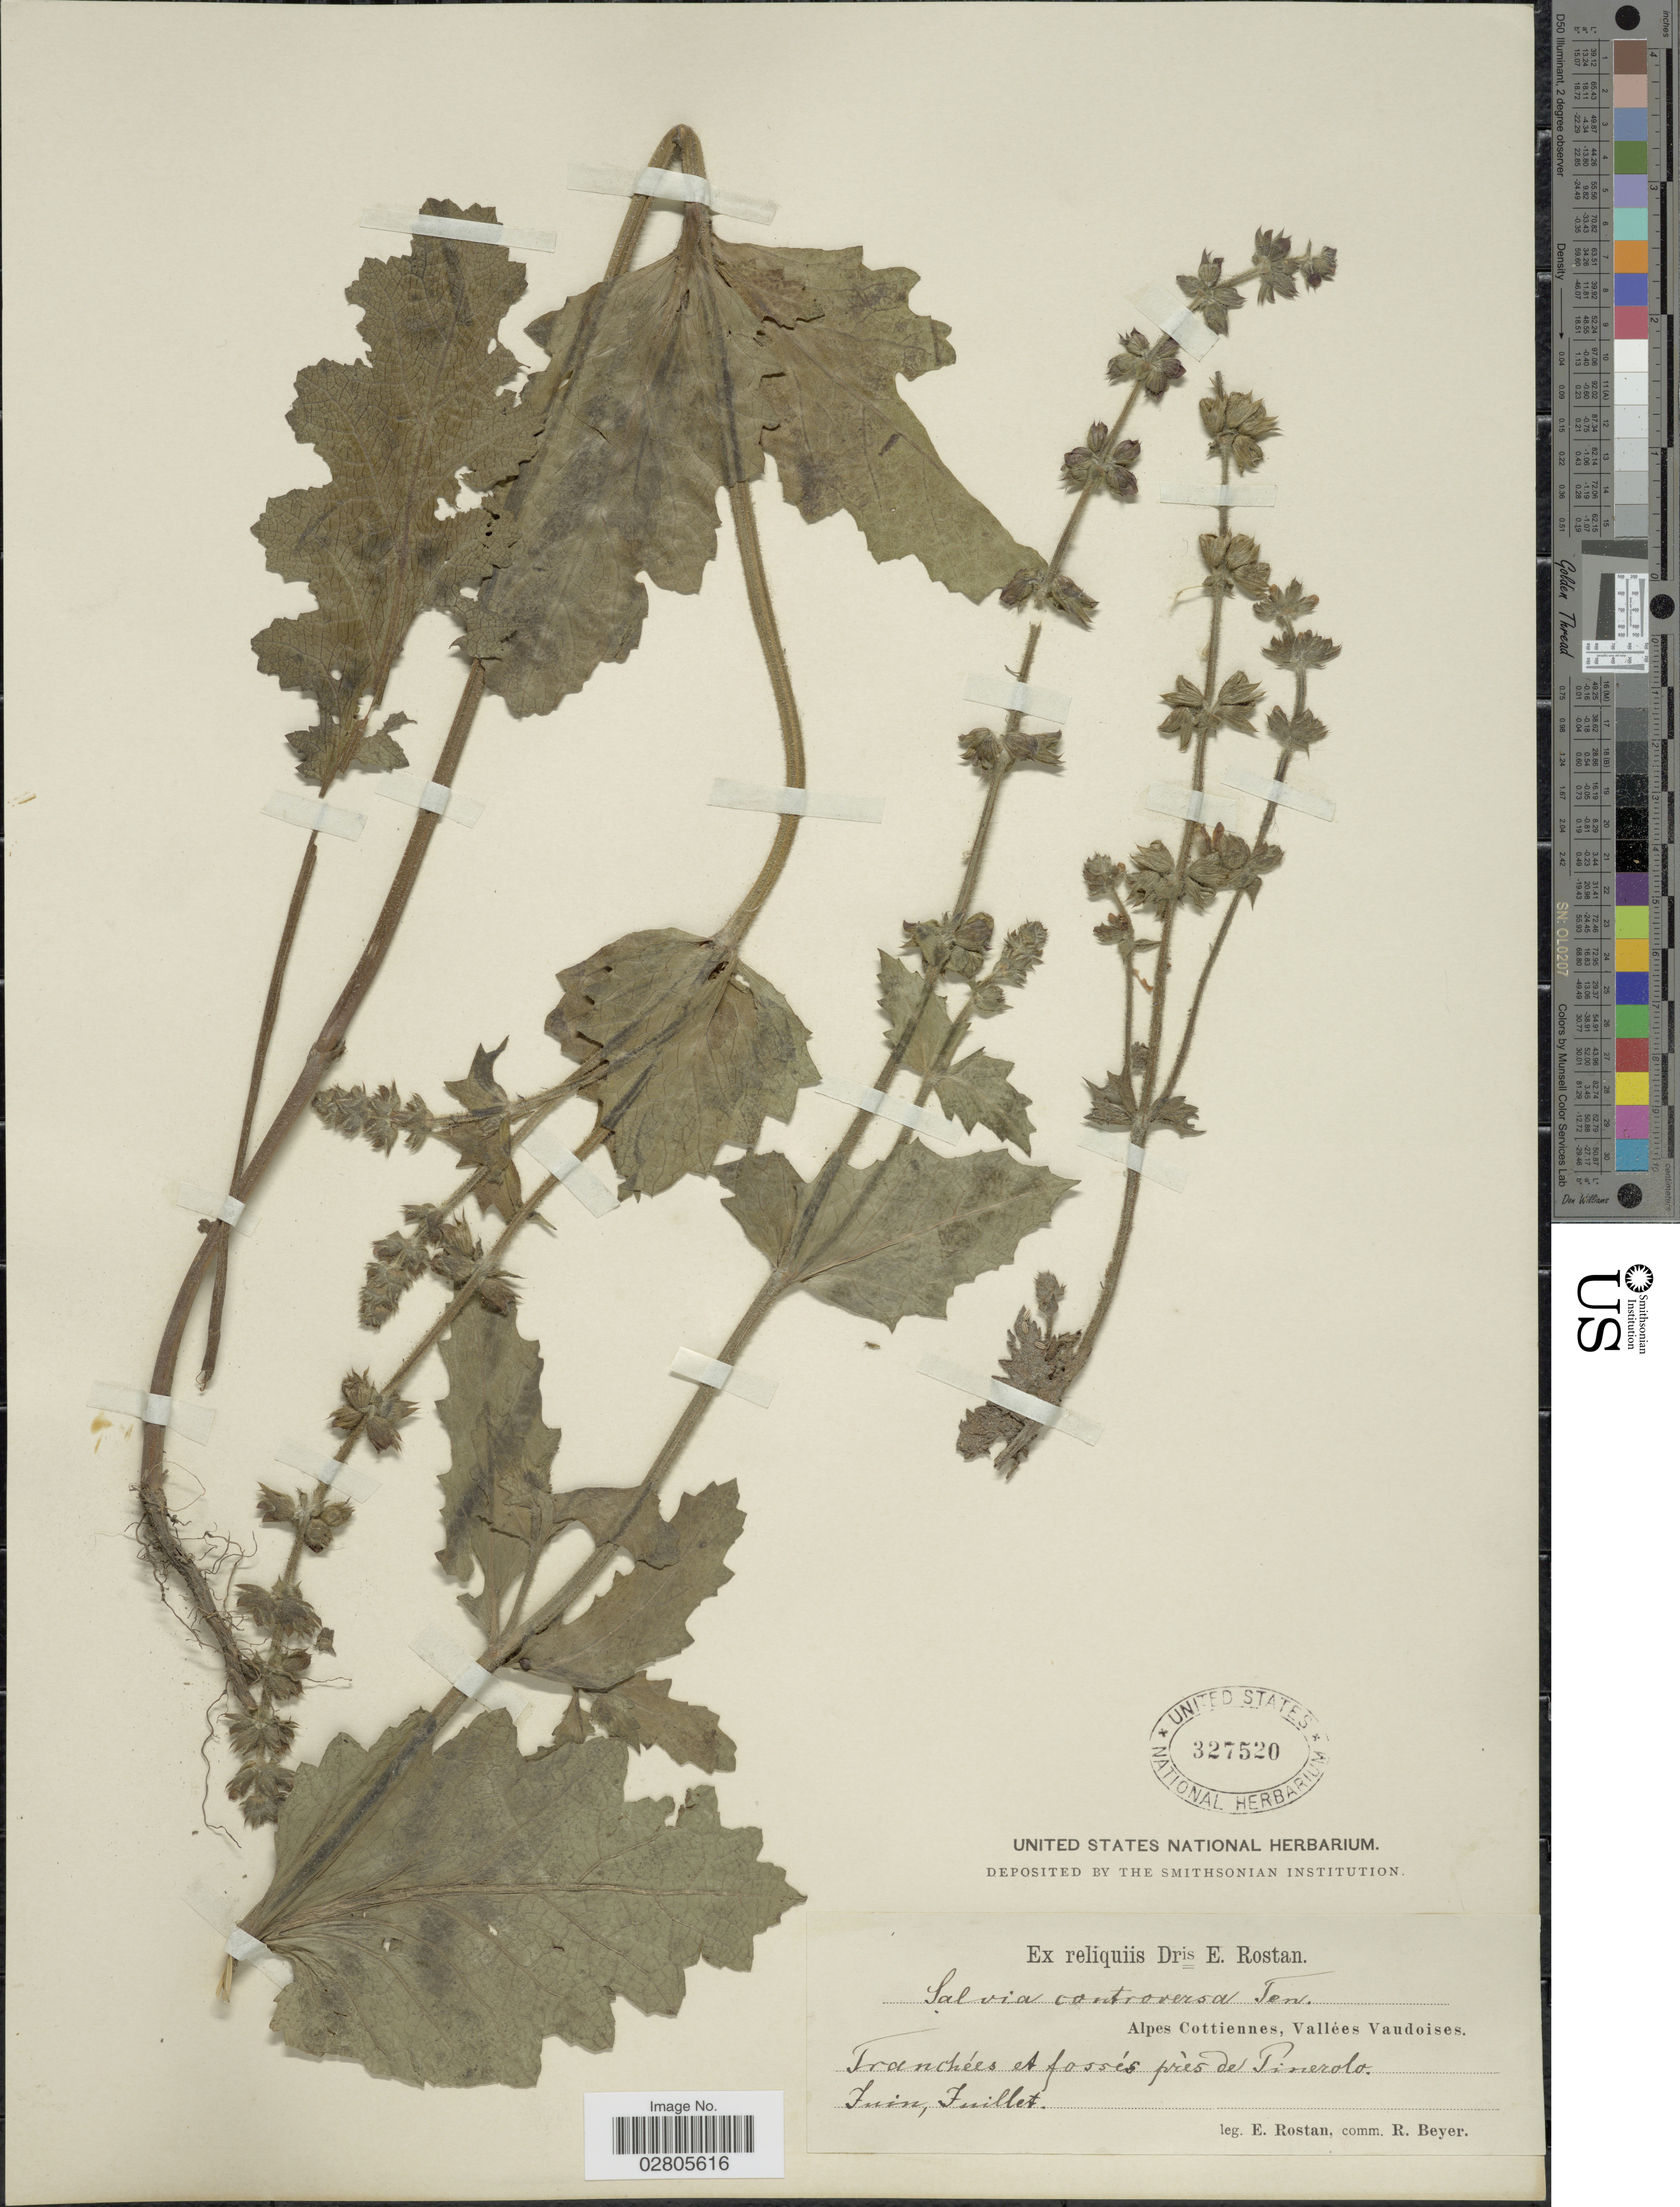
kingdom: Plantae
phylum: Tracheophyta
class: Magnoliopsida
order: Lamiales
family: Lamiaceae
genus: Salvia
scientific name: Salvia controversa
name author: Ten.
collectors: E. Rostan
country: Italy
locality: Alpes Cottiennes, Vallées Vaudoises. Franchées et fossés près de Pinerolo.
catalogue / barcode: US 327520